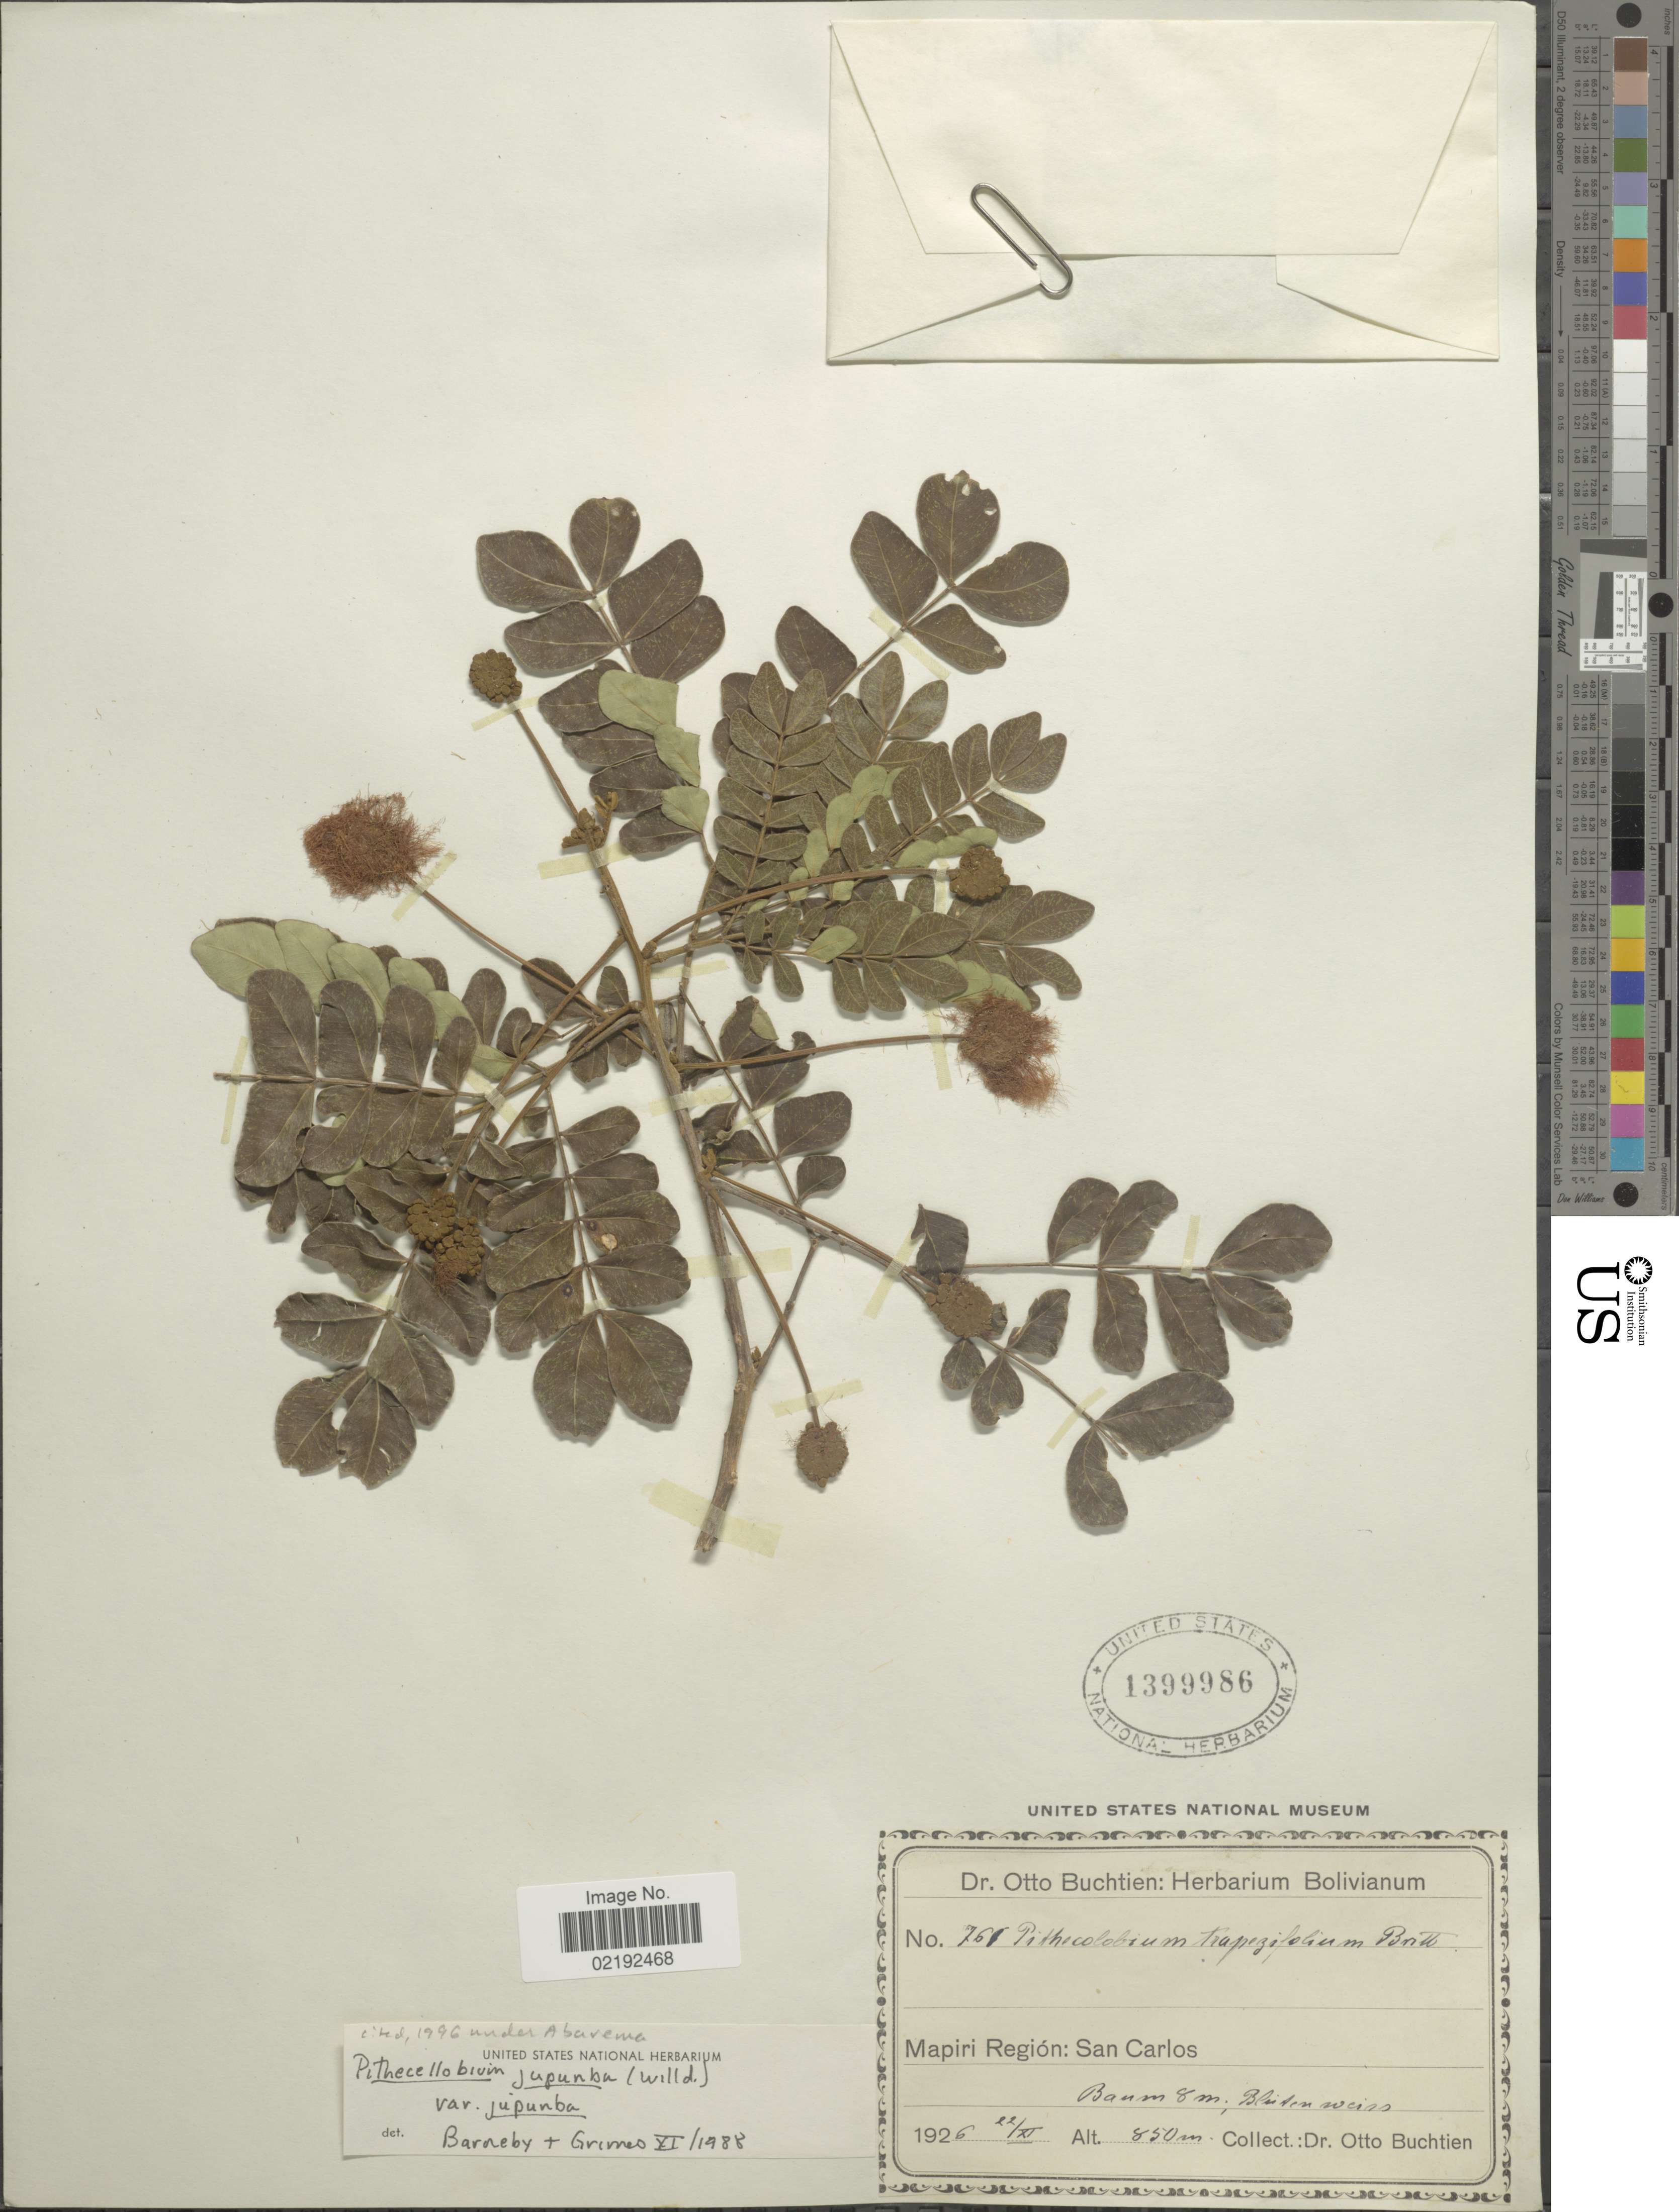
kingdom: Plantae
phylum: Tracheophyta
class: Magnoliopsida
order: Fabales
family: Fabaceae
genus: Abarema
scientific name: Abarema jupunba var. jupunba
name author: (Willd.) Britton & Killip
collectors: O. Buchtien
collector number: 761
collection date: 1926-11-22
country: Bolivia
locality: Mapiri Region, San Carlos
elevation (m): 850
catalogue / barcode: US 1399986